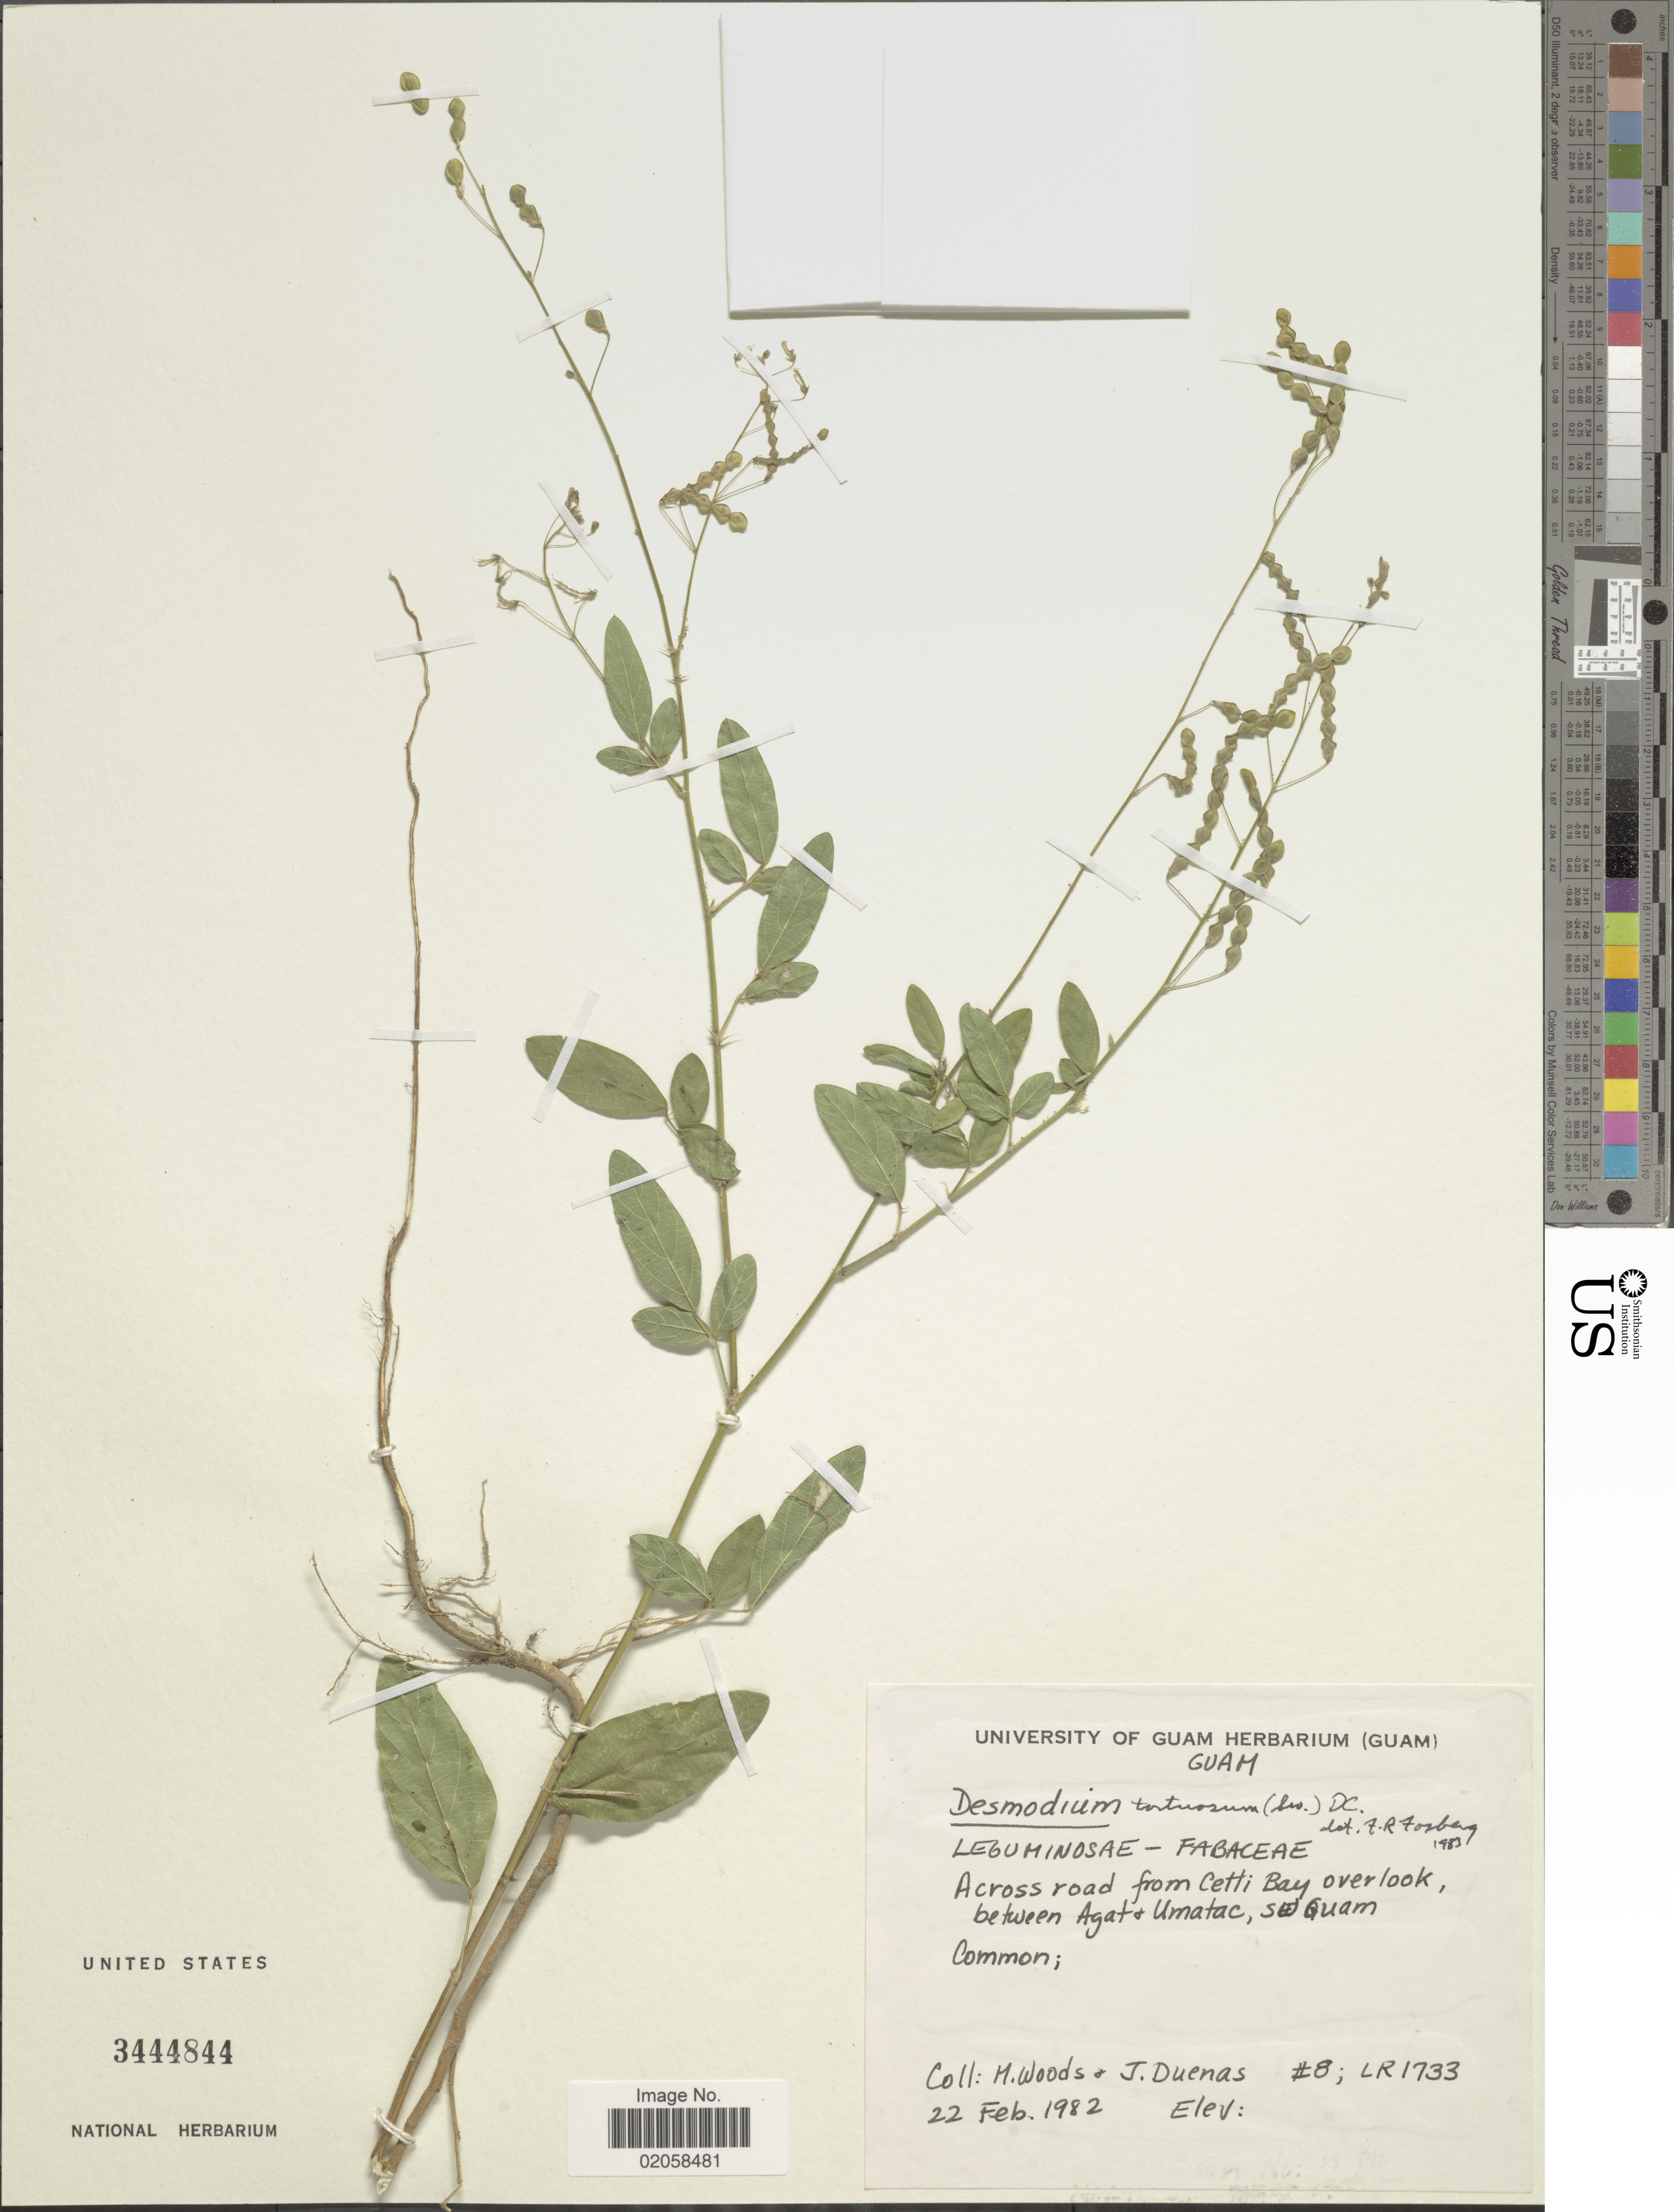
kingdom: Plantae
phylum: Tracheophyta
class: Magnoliopsida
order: Fabales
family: Fabaceae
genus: Desmodium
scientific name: Desmodium tortuosum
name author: (Sw.) DC.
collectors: M. Woods & J. Duenas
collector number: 8/LR1733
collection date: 1982-02-22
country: Guam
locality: Across road from Cetti Bay overlook, between Agat & Umatac, SW Guam.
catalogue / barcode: US 3444844